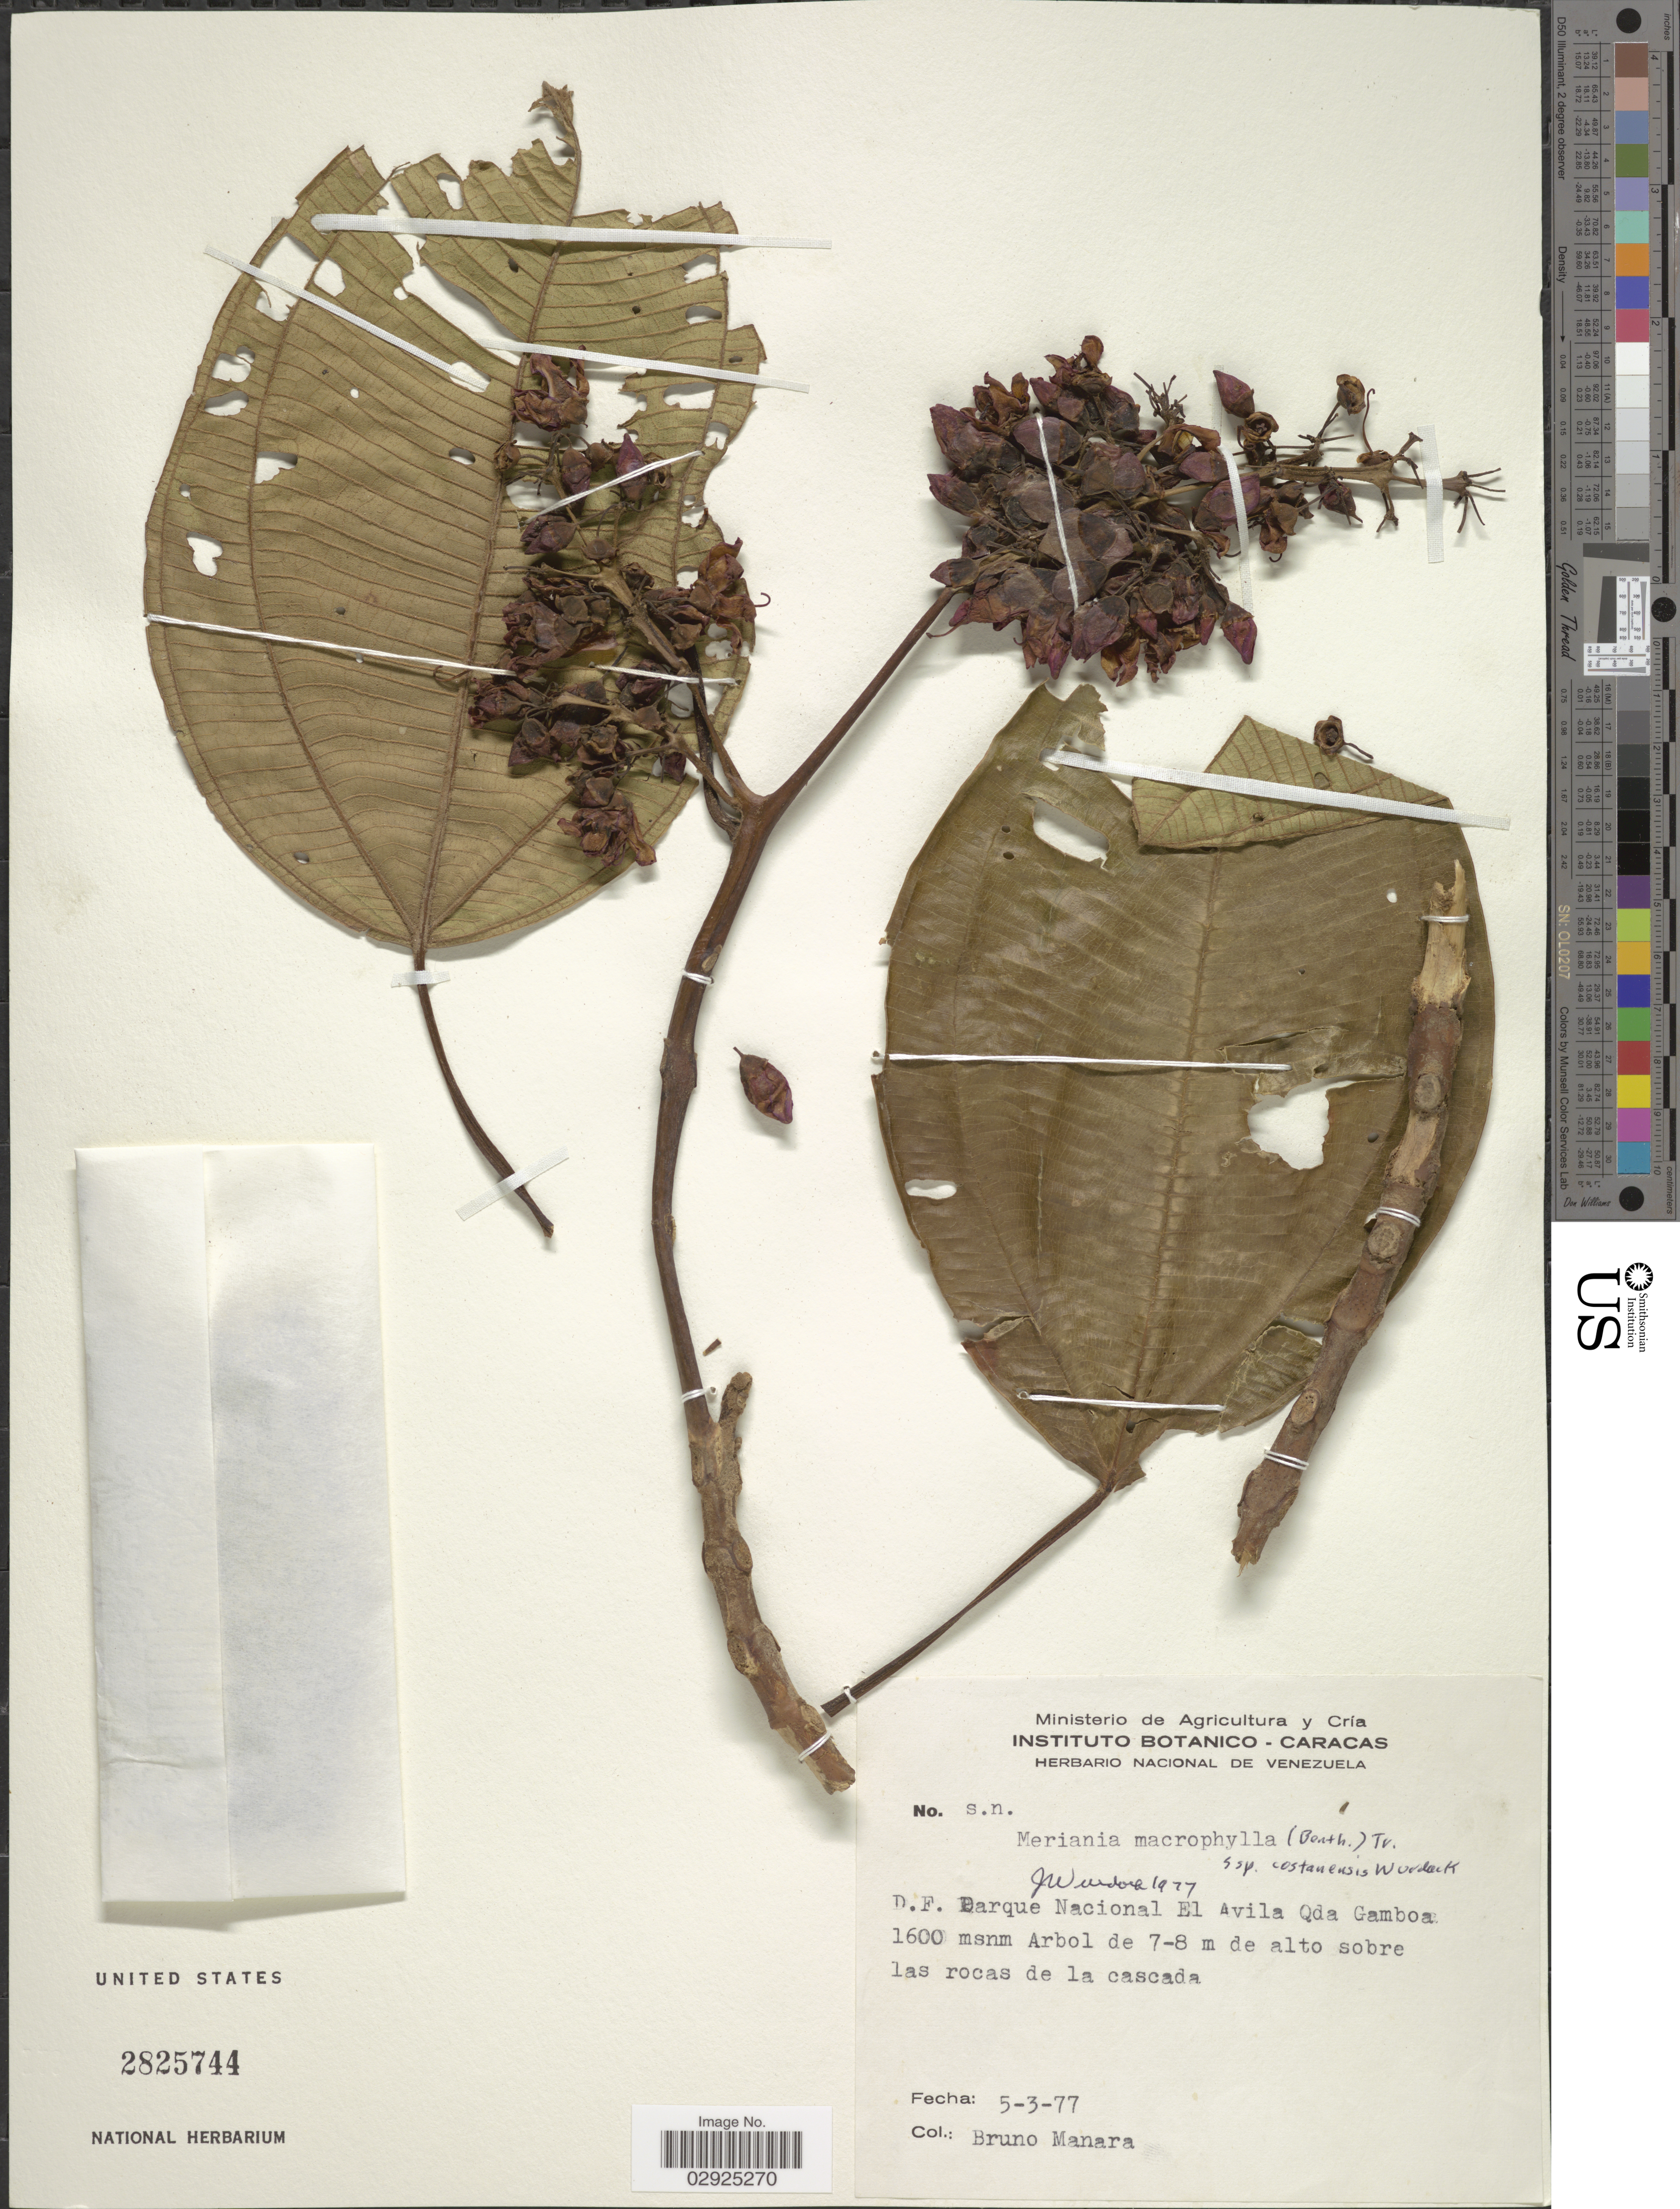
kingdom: Plantae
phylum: Tracheophyta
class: Magnoliopsida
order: Myrtales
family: Melastomataceae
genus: Meriania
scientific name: Meriania macrophylla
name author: (Benth.) Triana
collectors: B. Manara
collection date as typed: Transcribed d/m/y: 5/3/77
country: Venezuela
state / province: Miranda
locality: D.F. Parque Nacional El Avila Qda Gamboa.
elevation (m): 1600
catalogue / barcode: US 2825744